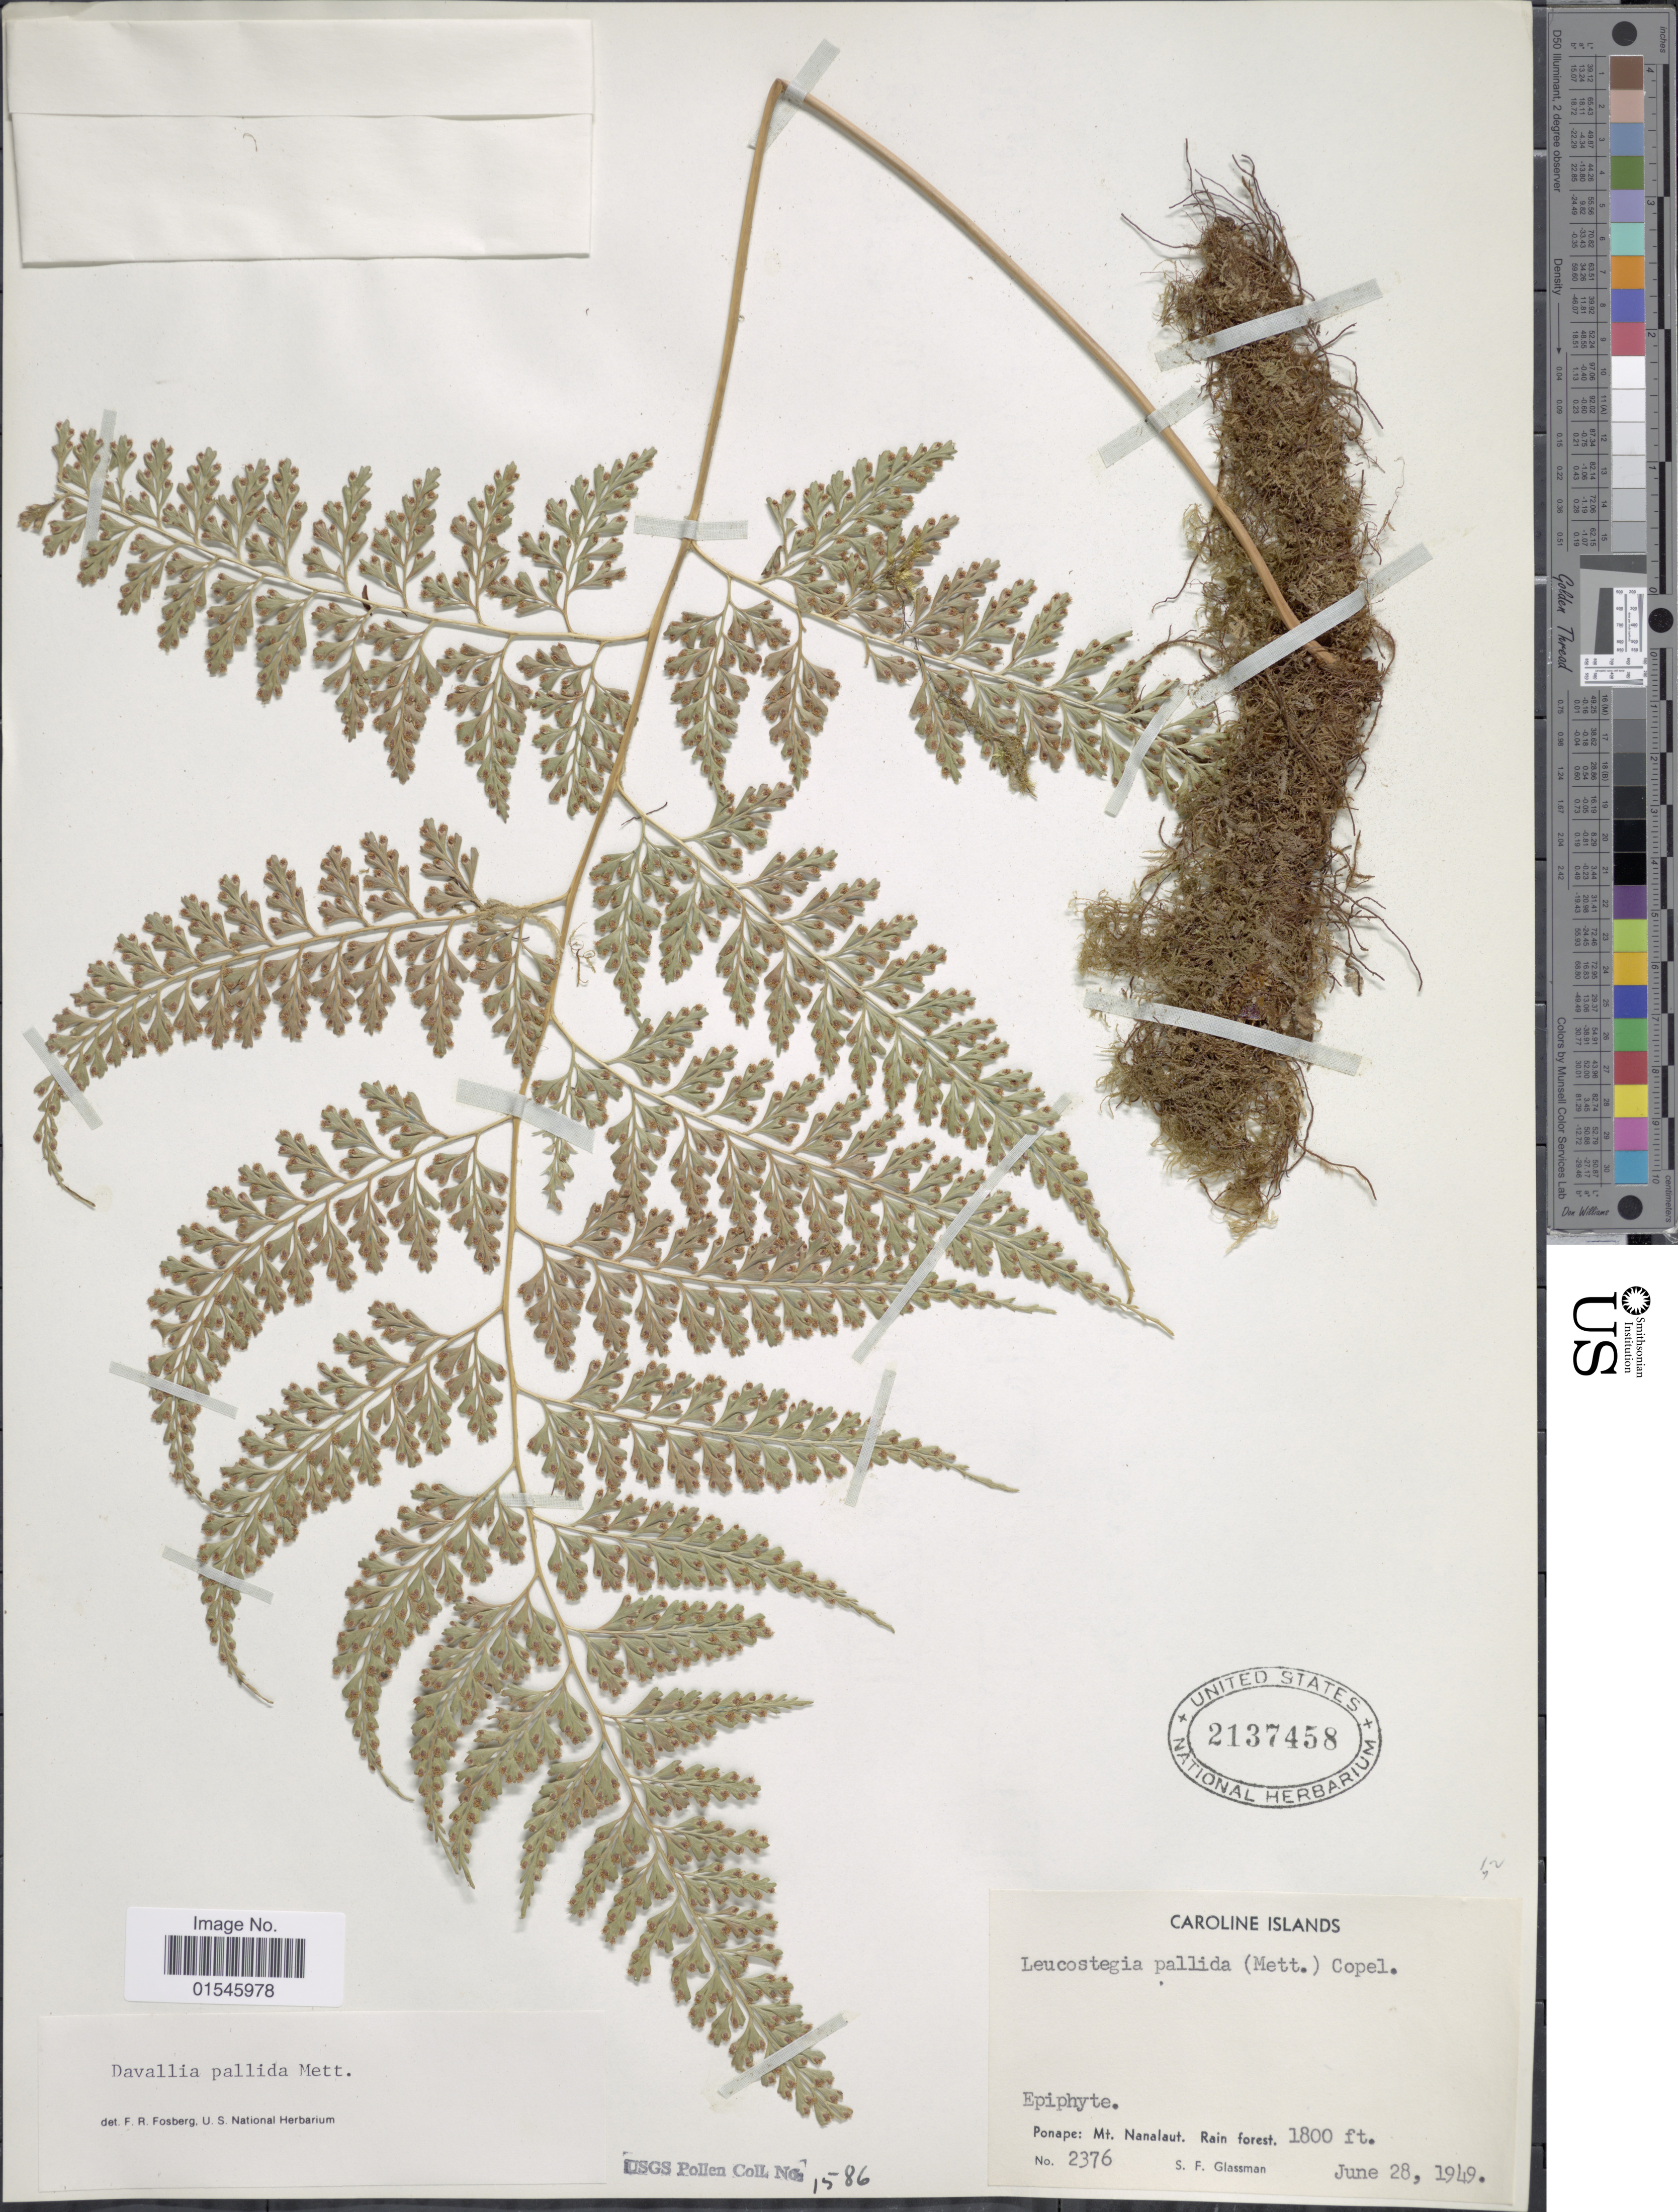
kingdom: Plantae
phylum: Tracheophyta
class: Polypodiopsida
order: Polypodiales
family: Hypodematiaceae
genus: Leucostegia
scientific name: Leucostegia pallida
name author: (Mett. ex Kuhn) Copel.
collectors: S. F. Glassman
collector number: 2376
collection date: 1949-06-28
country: Micronesia, Federated States of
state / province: Pohnpei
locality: Caroline Islands, Ponape: Mt. Nanalaut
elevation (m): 549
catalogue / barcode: US 2137458